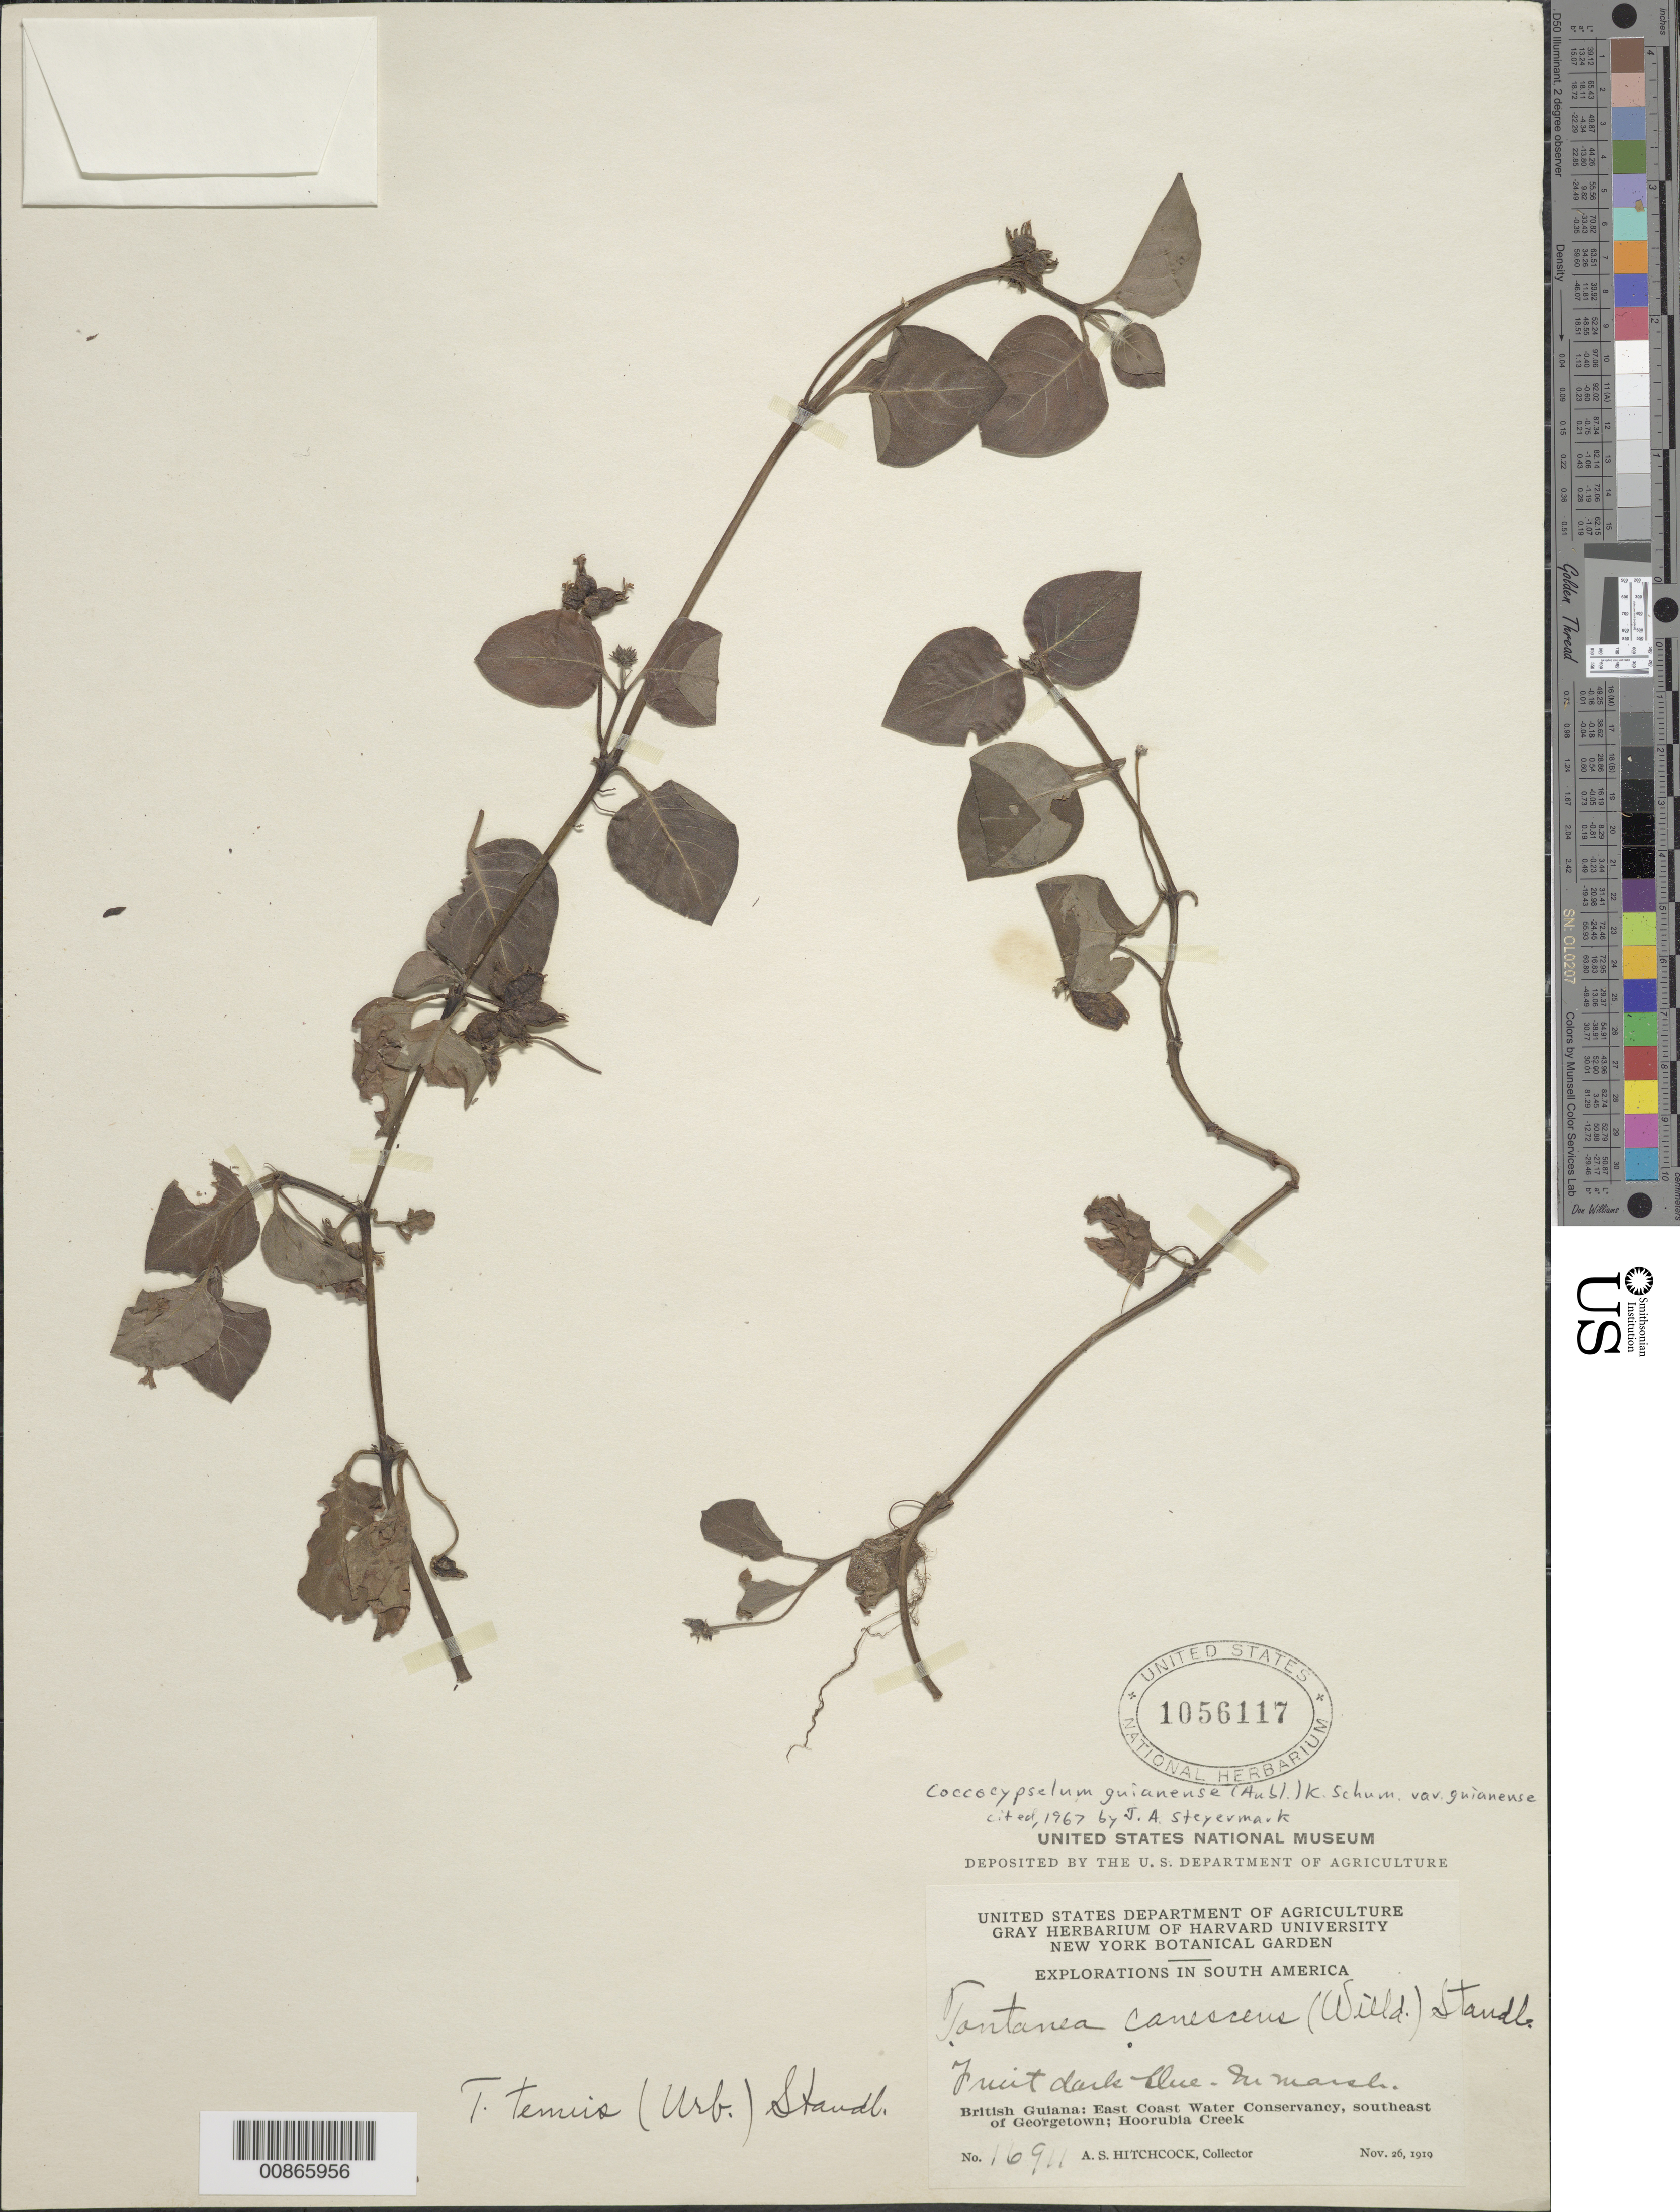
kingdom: Plantae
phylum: Tracheophyta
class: Magnoliopsida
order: Gentianales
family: Rubiaceae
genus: Coccocypselum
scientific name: Coccocypselum guianense var. guianense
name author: (Aubl.) K. Schum.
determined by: Steyermark, Julian A., (VEN)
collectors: A. S. Hitchcock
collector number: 16911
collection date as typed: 26-Nov-19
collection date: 1919-11-26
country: Guyana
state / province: Demerara-Mahaica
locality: Hoorubea Creek, head of, SE of Georgetown, East Coast Water Conservancy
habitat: Marsh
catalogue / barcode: US 1056117